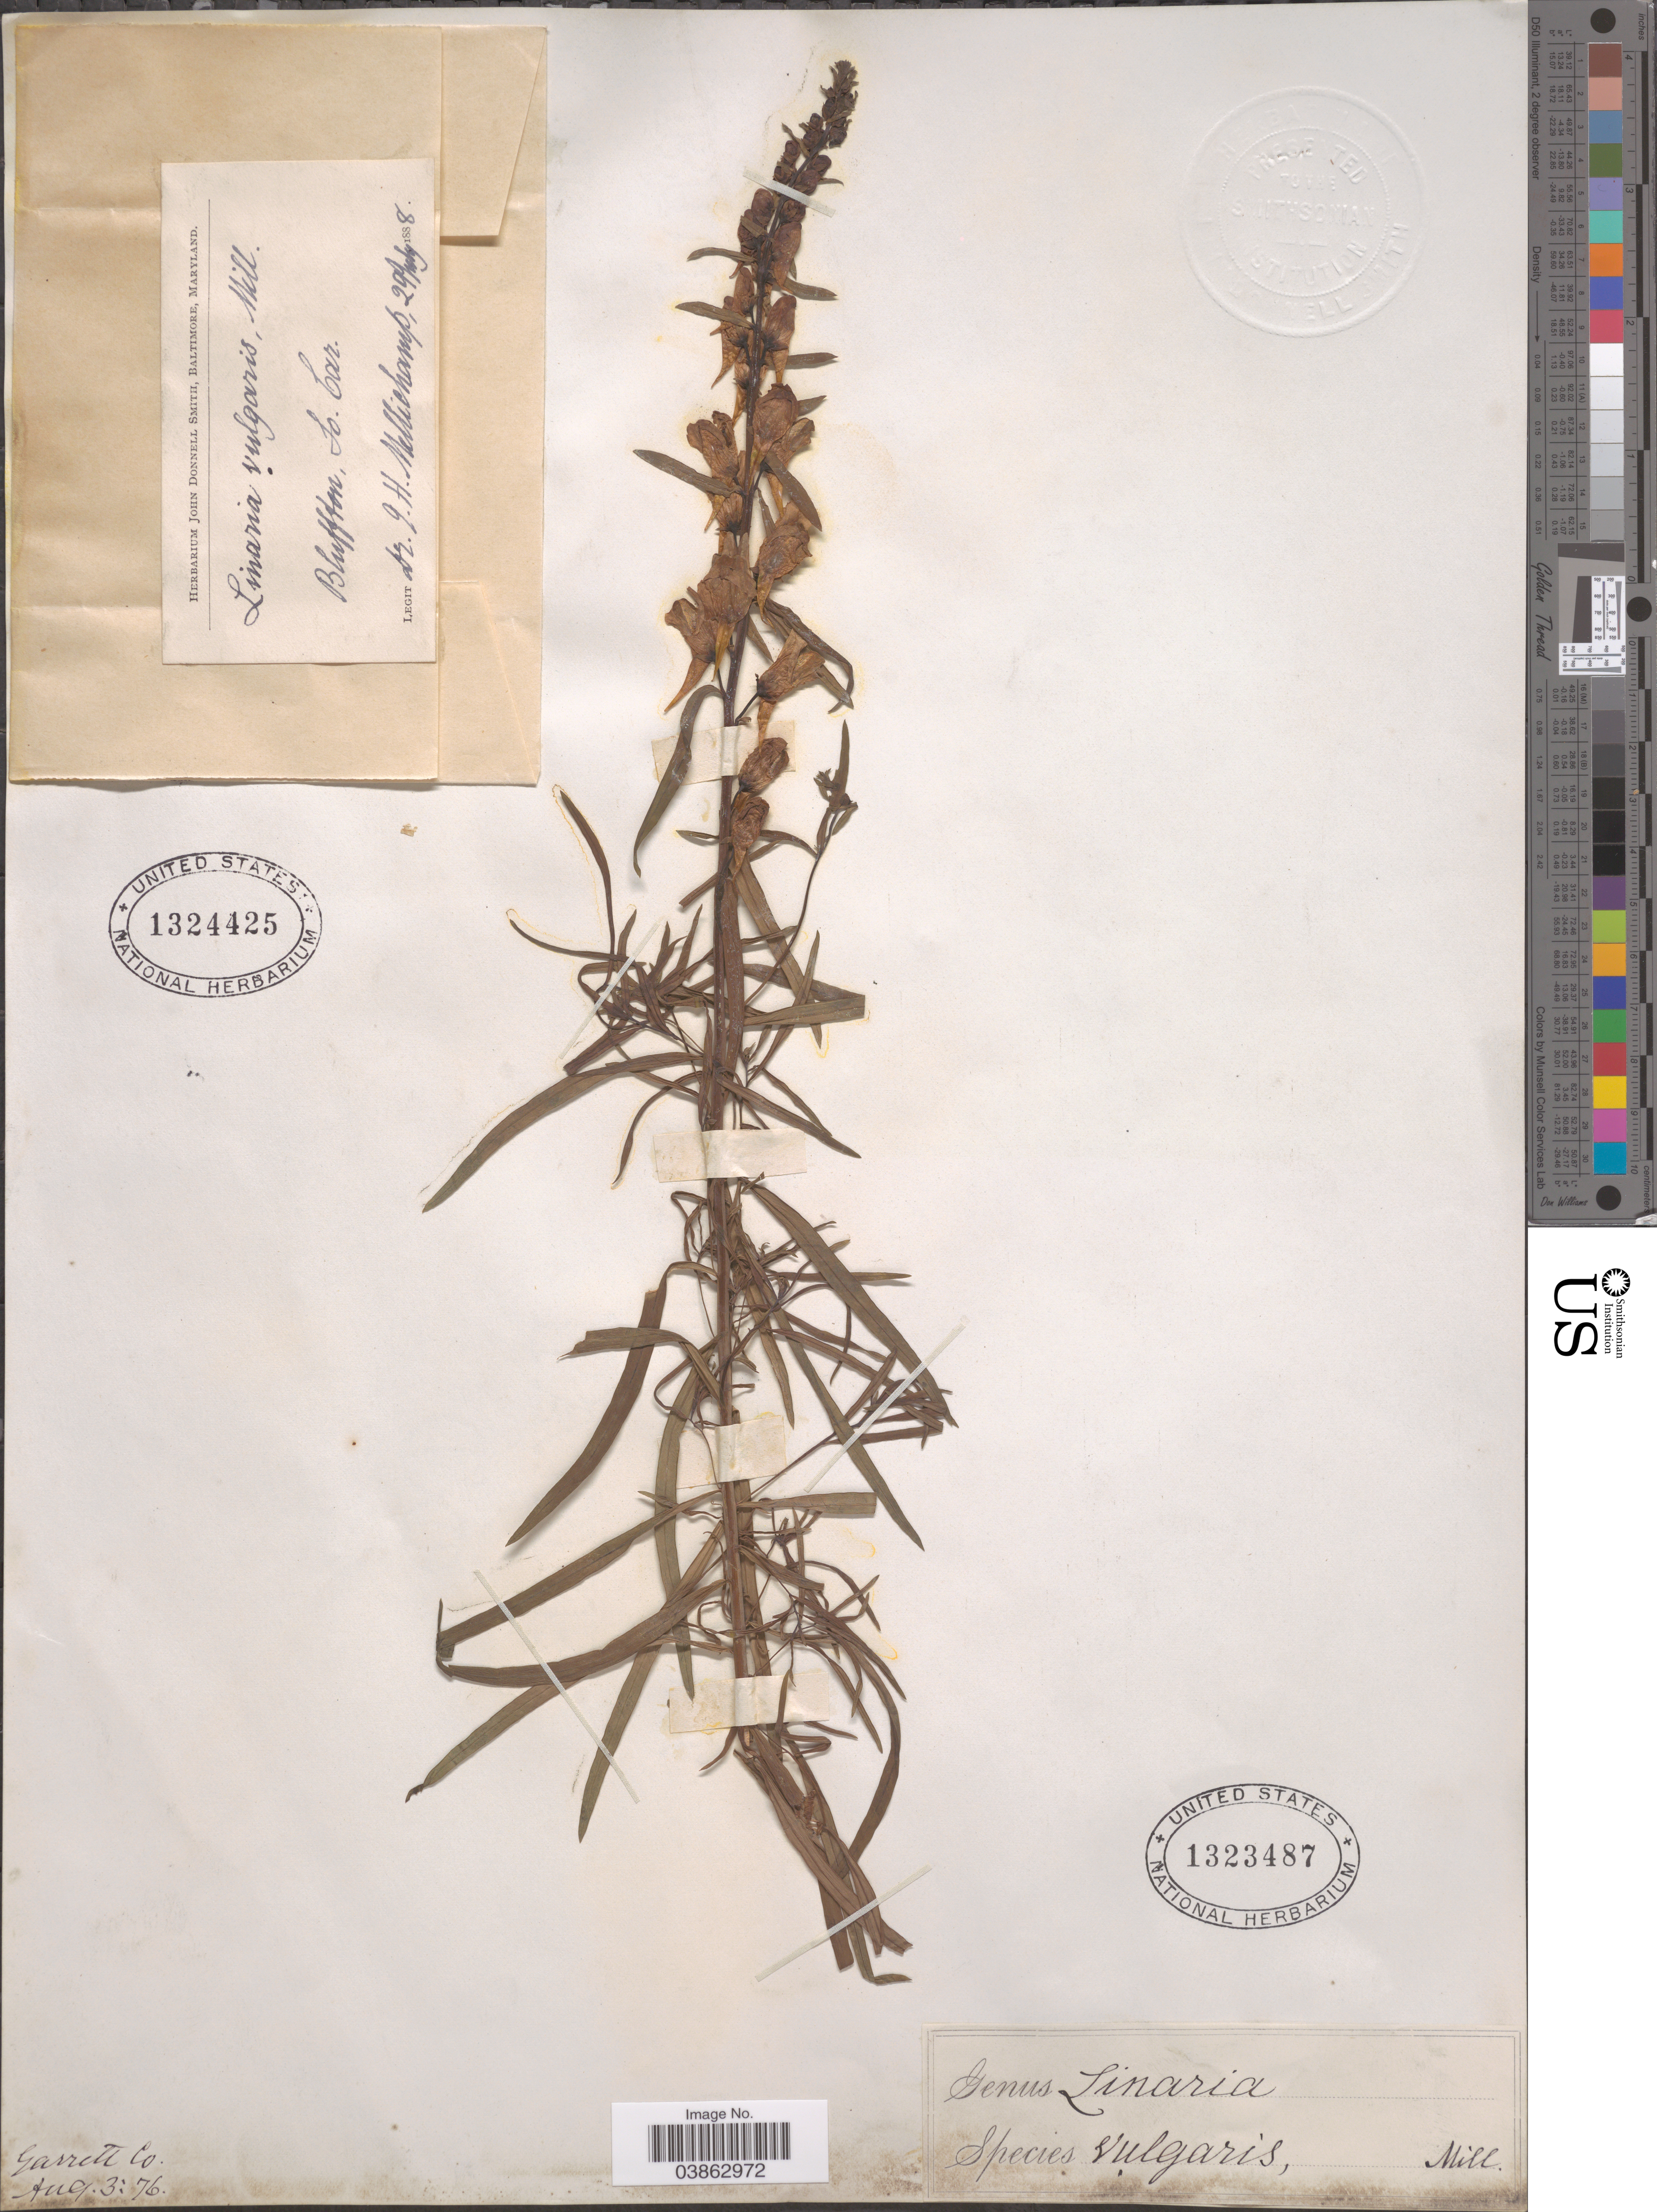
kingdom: Plantae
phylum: Tracheophyta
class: Magnoliopsida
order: Lamiales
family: Plantaginaceae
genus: Linaria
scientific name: Linaria vulgaris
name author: Mill.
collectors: J. H. Mellichamp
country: United States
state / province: South Carolina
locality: Bluffton.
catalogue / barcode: US 1324425-2